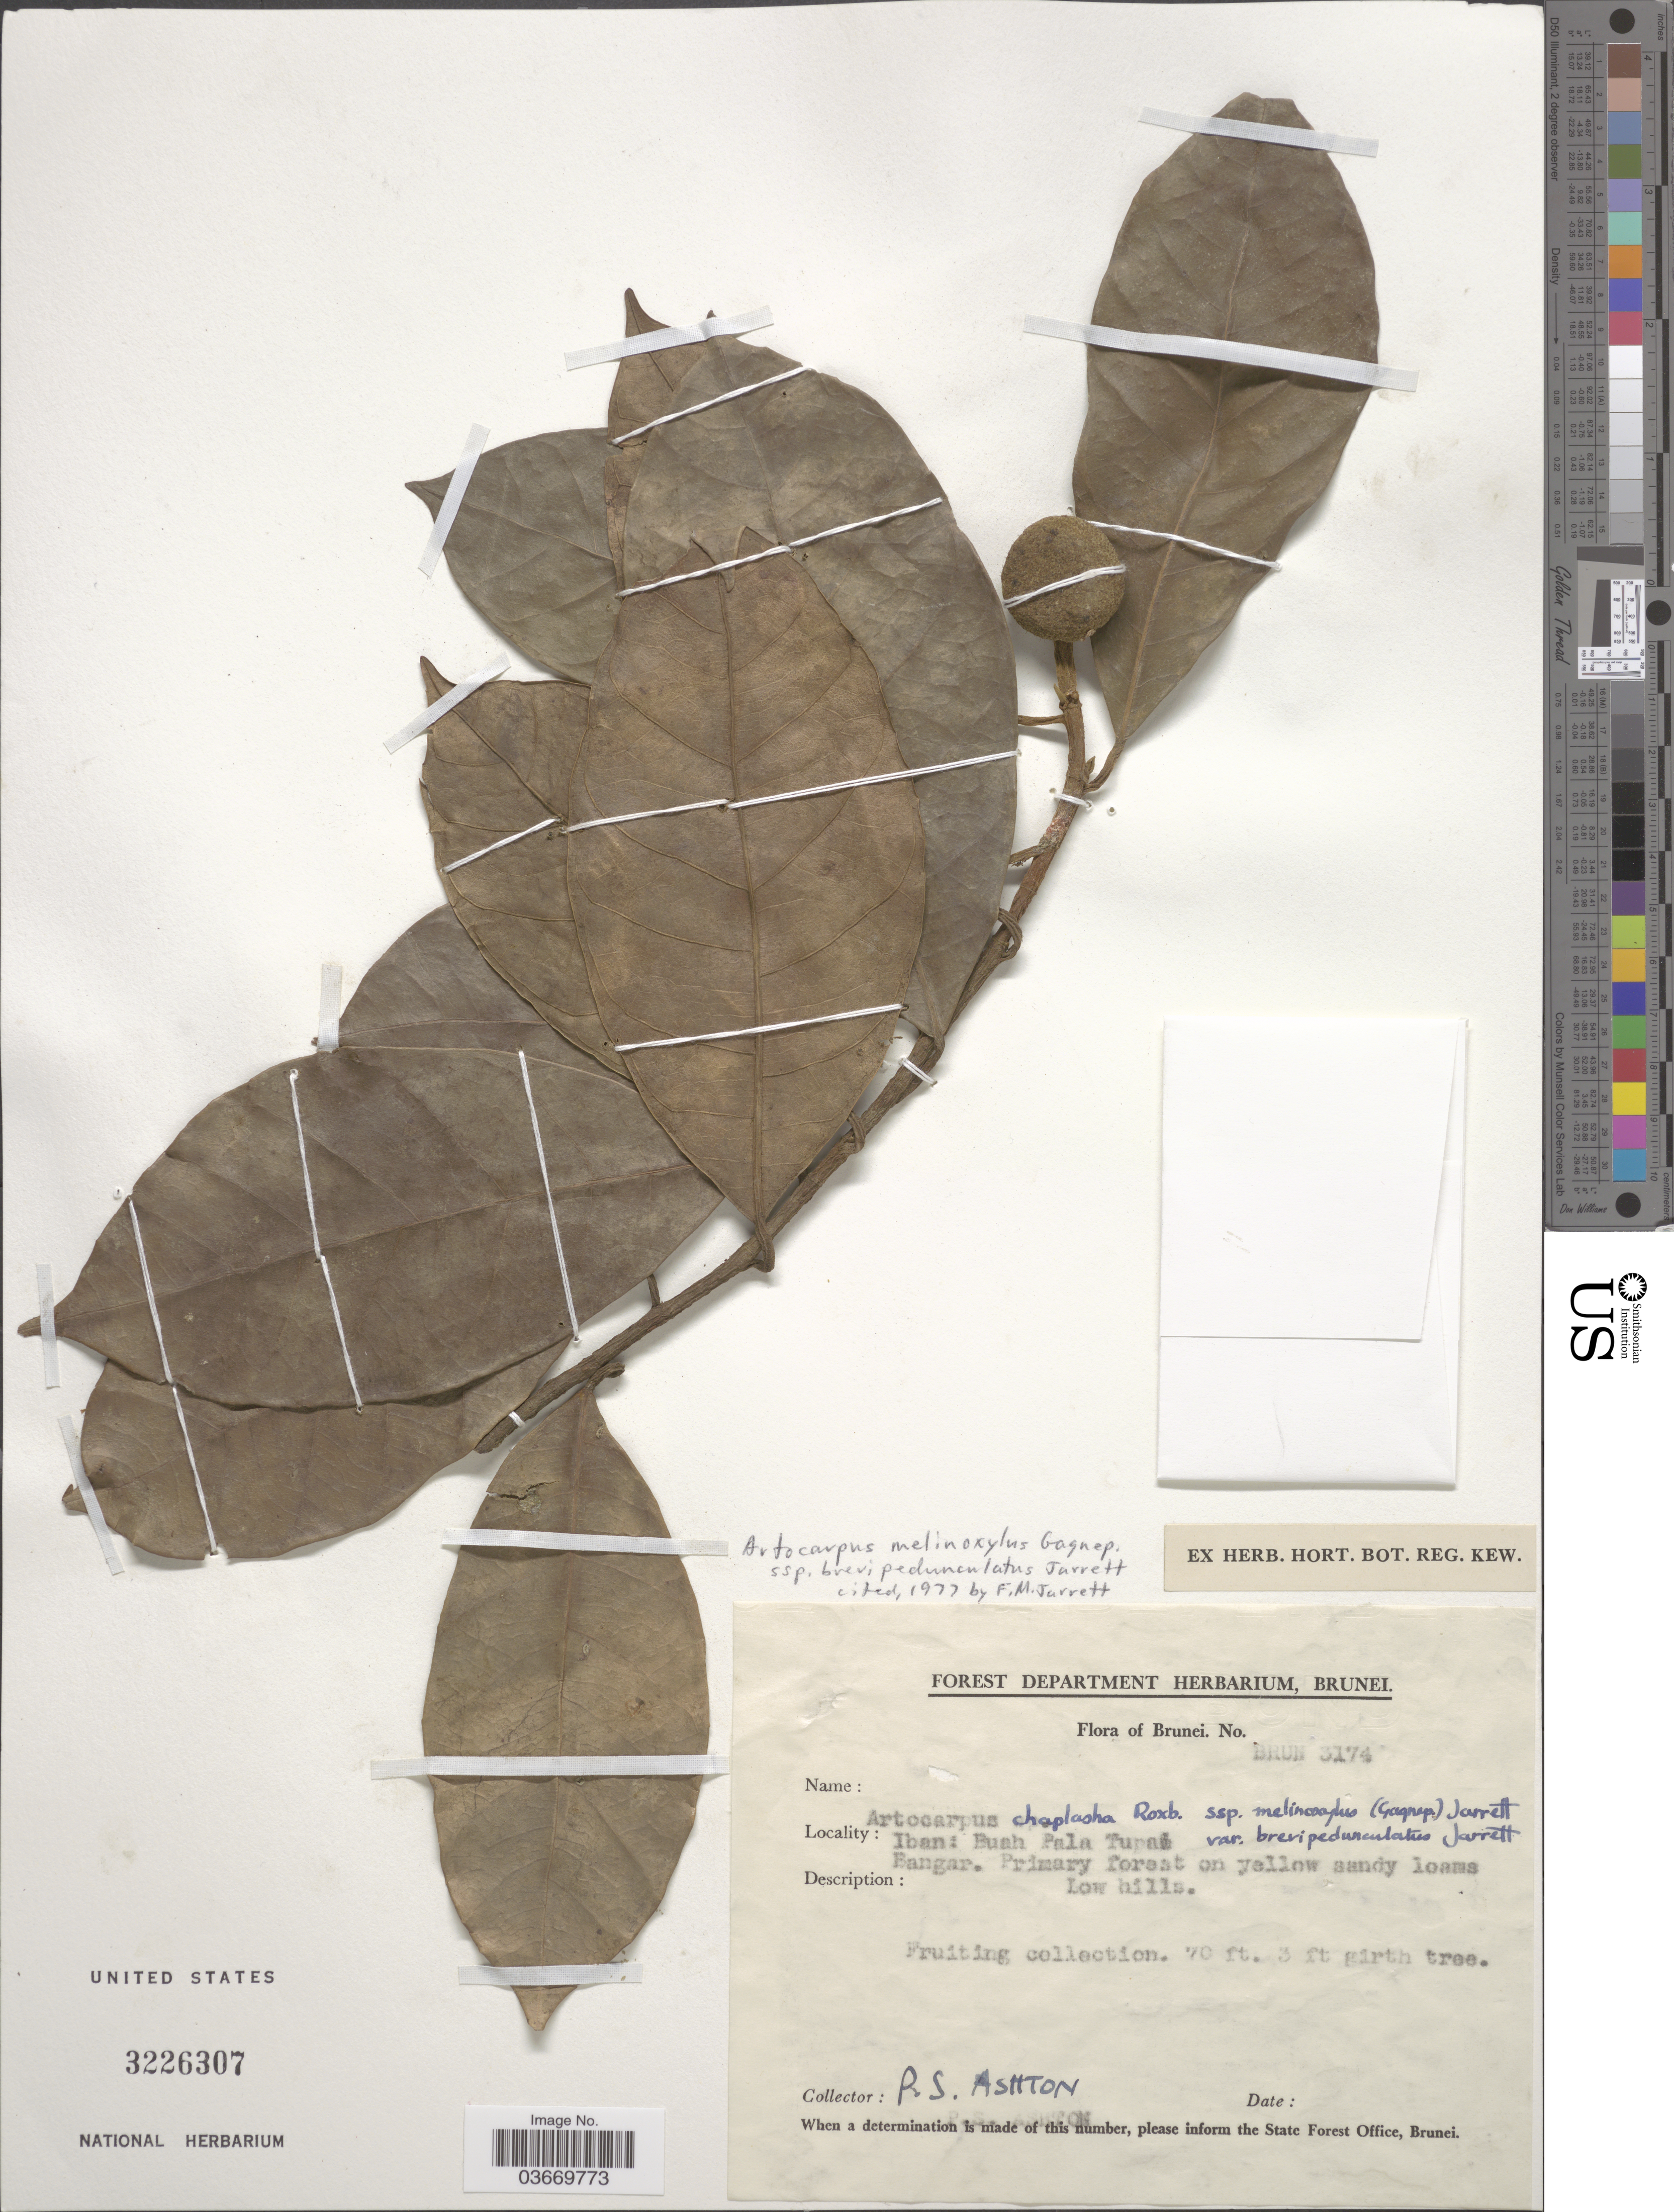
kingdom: Plantae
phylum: Tracheophyta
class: Magnoliopsida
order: Rosales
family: Moraceae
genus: Artocarpus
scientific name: Artocarpus melinoxylus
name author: Gagnep.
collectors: P. S. Ashton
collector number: BRUN3174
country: Brunei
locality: Brunei. Iban: Buah Pala Tupal Bangar.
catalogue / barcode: US 3226307